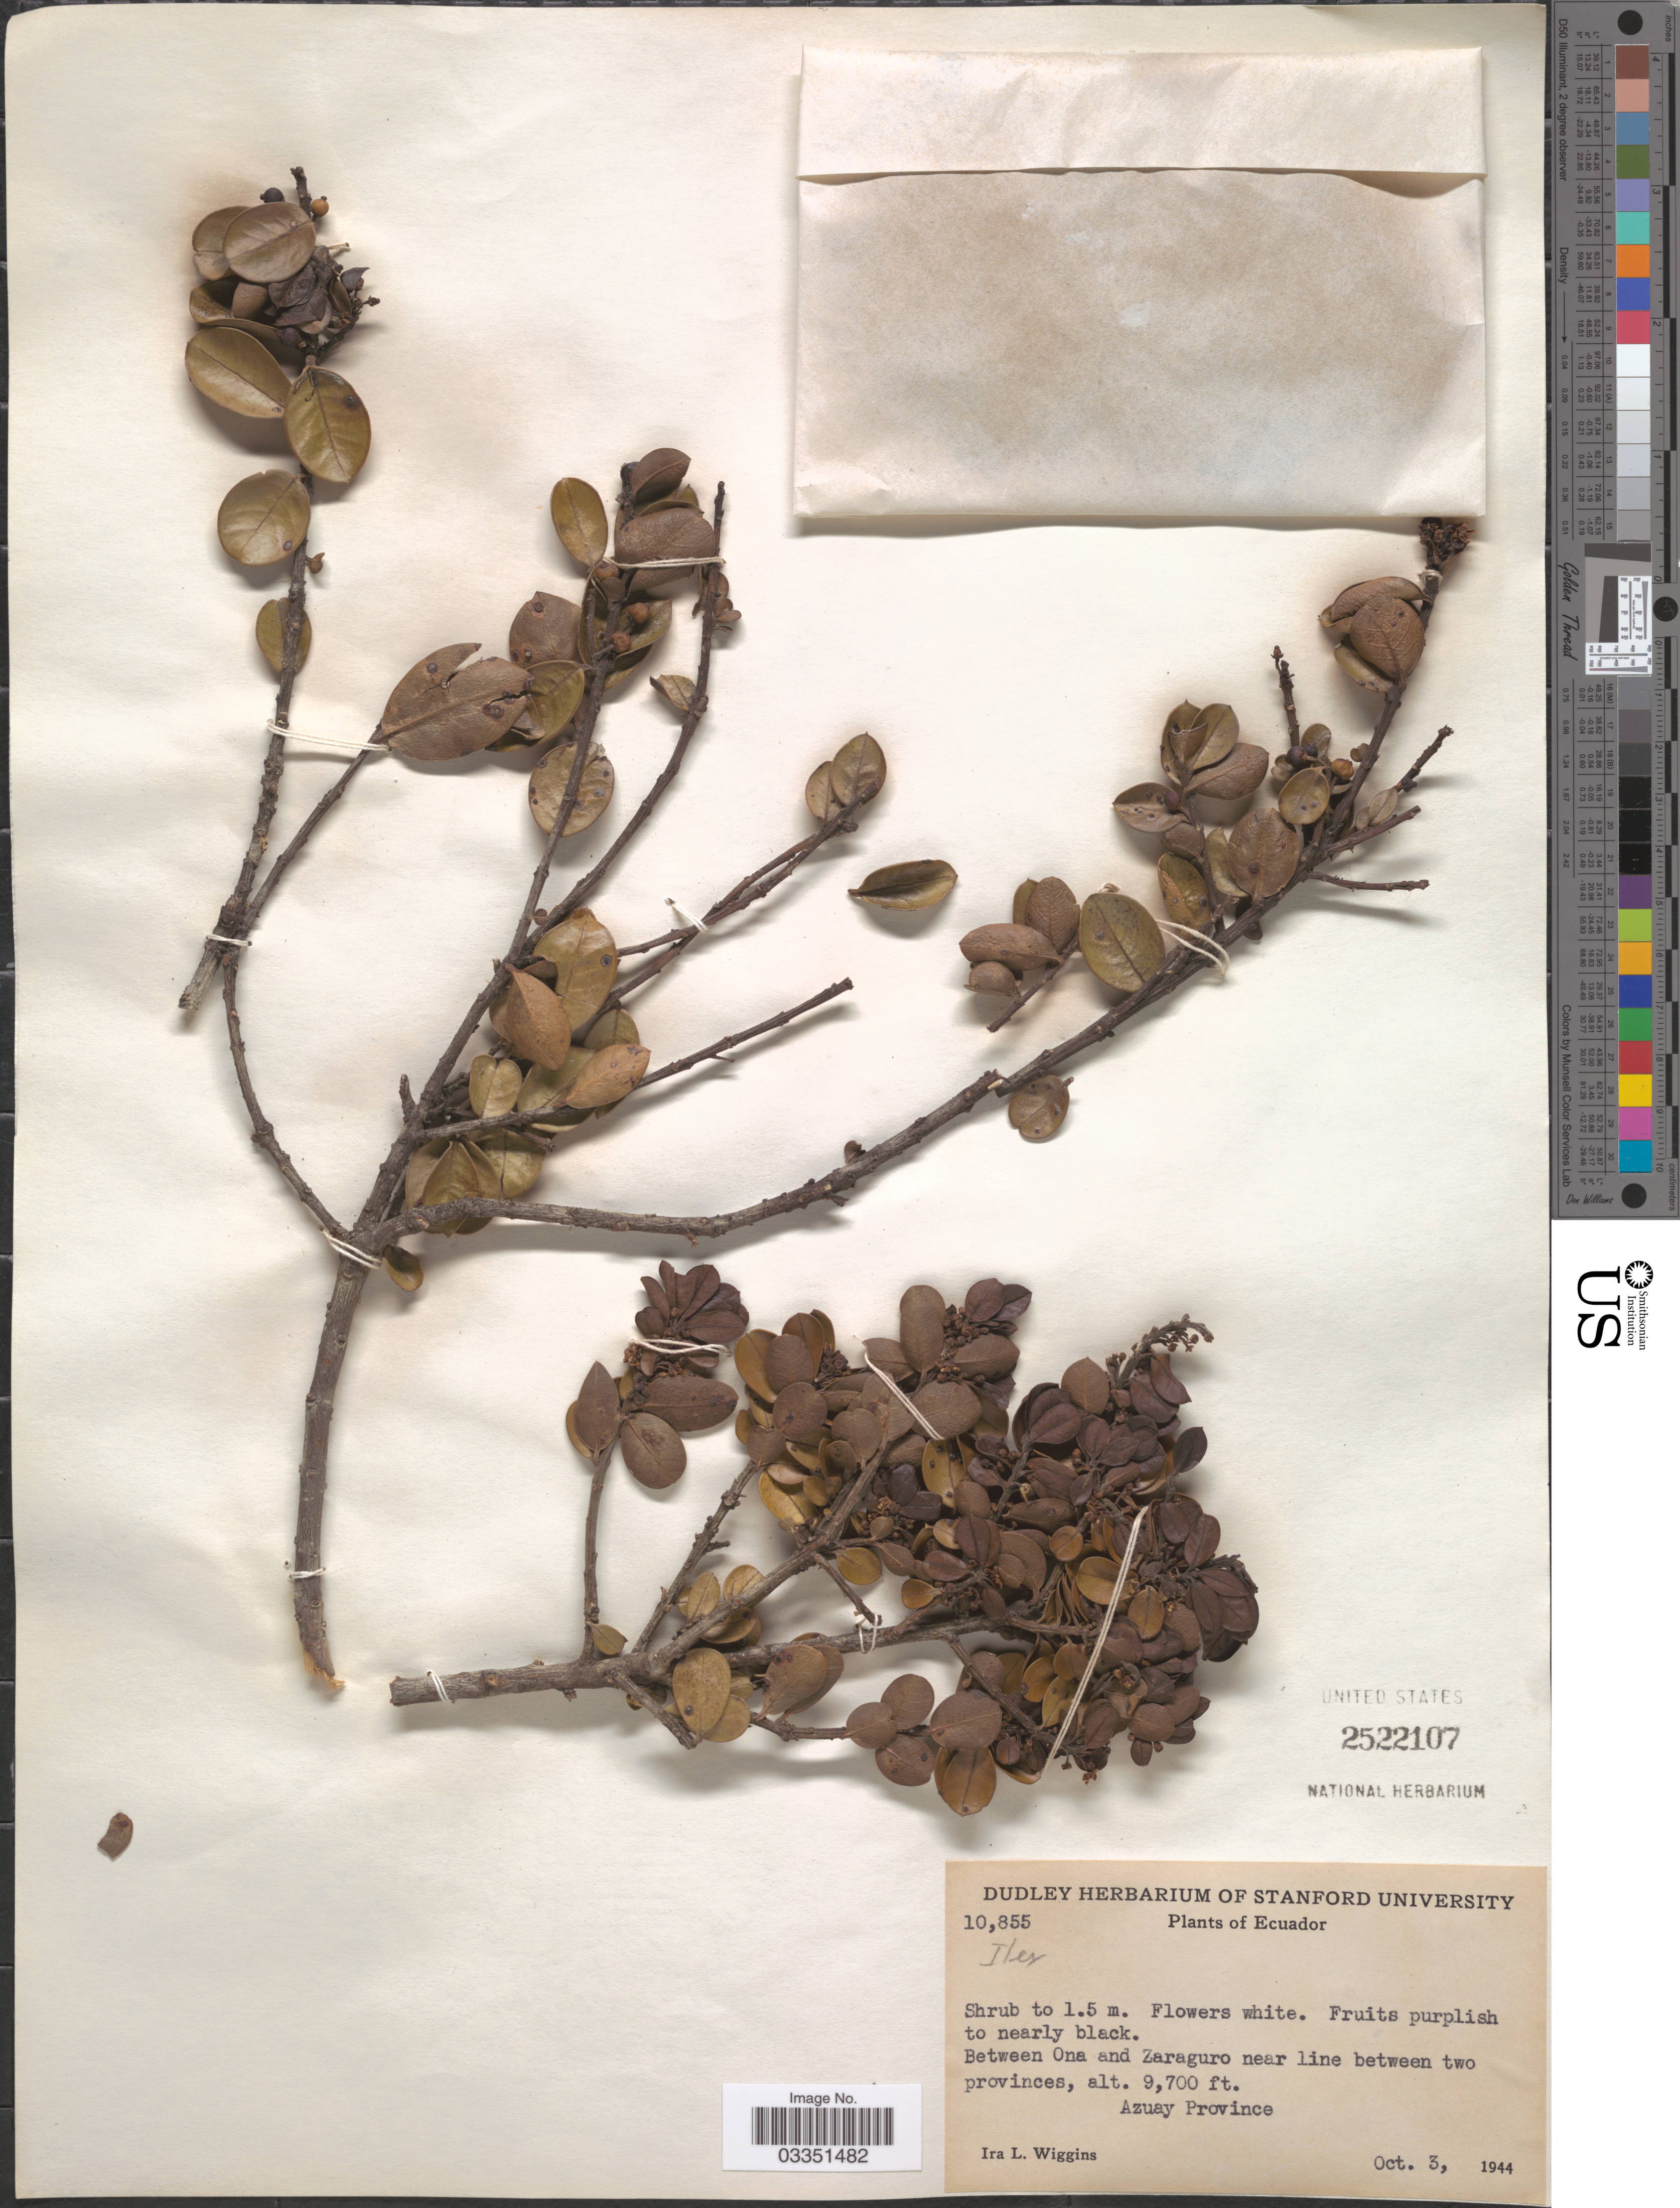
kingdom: Plantae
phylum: Tracheophyta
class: Magnoliopsida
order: Aquifoliales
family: Aquifoliaceae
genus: Ilex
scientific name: Ilex sp.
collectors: I. L. Wiggins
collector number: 10855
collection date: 1944-10-03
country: Ecuador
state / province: Azuay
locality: Between Ona and Zaraguro near line between two provinces.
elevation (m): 2957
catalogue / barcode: US 2522107